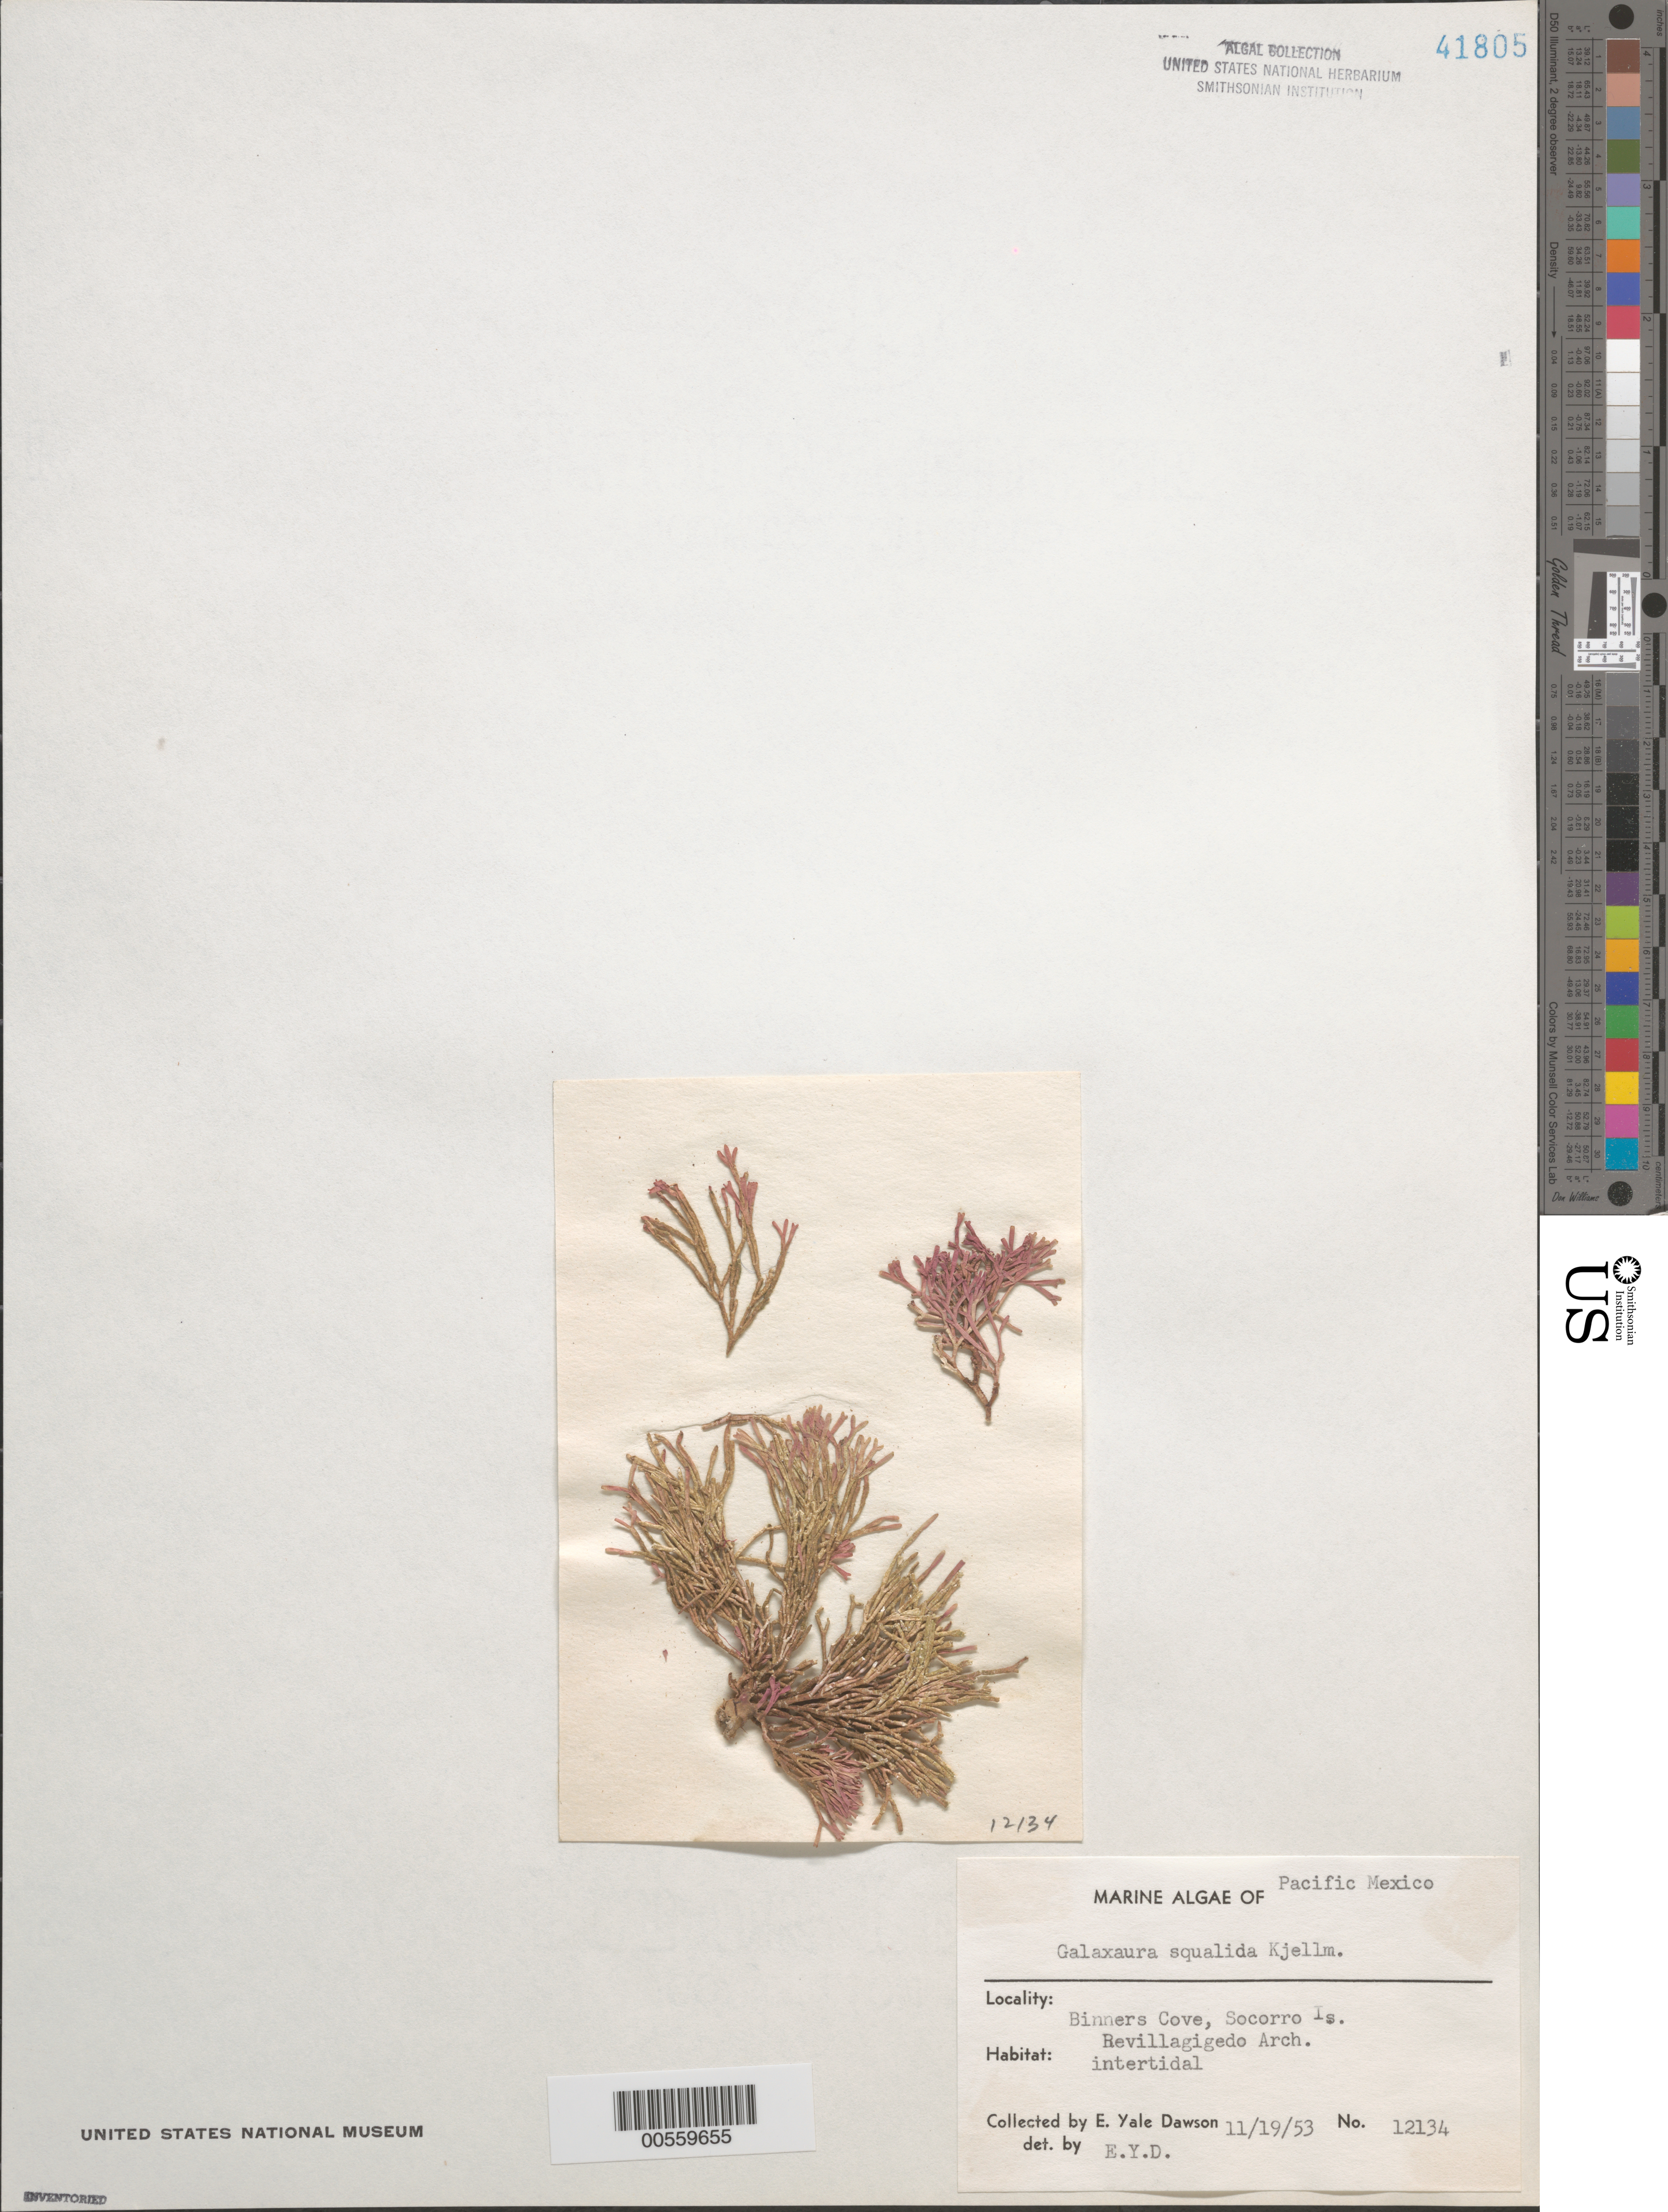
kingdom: Plantae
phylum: Rhodophyta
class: Florideophyceae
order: Nemaliales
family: Galaxauraceae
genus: Galaxaura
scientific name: Galaxaura rugosa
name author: (Ellis & Sol.) J.V.Lamouroux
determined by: Algae name updating Project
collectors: E. Y. Dawson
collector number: EYD 12134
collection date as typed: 19 Nov 1953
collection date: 1953-11-19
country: Mexico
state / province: Colima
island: Isla Socorro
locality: Binners Cove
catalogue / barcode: US 41805